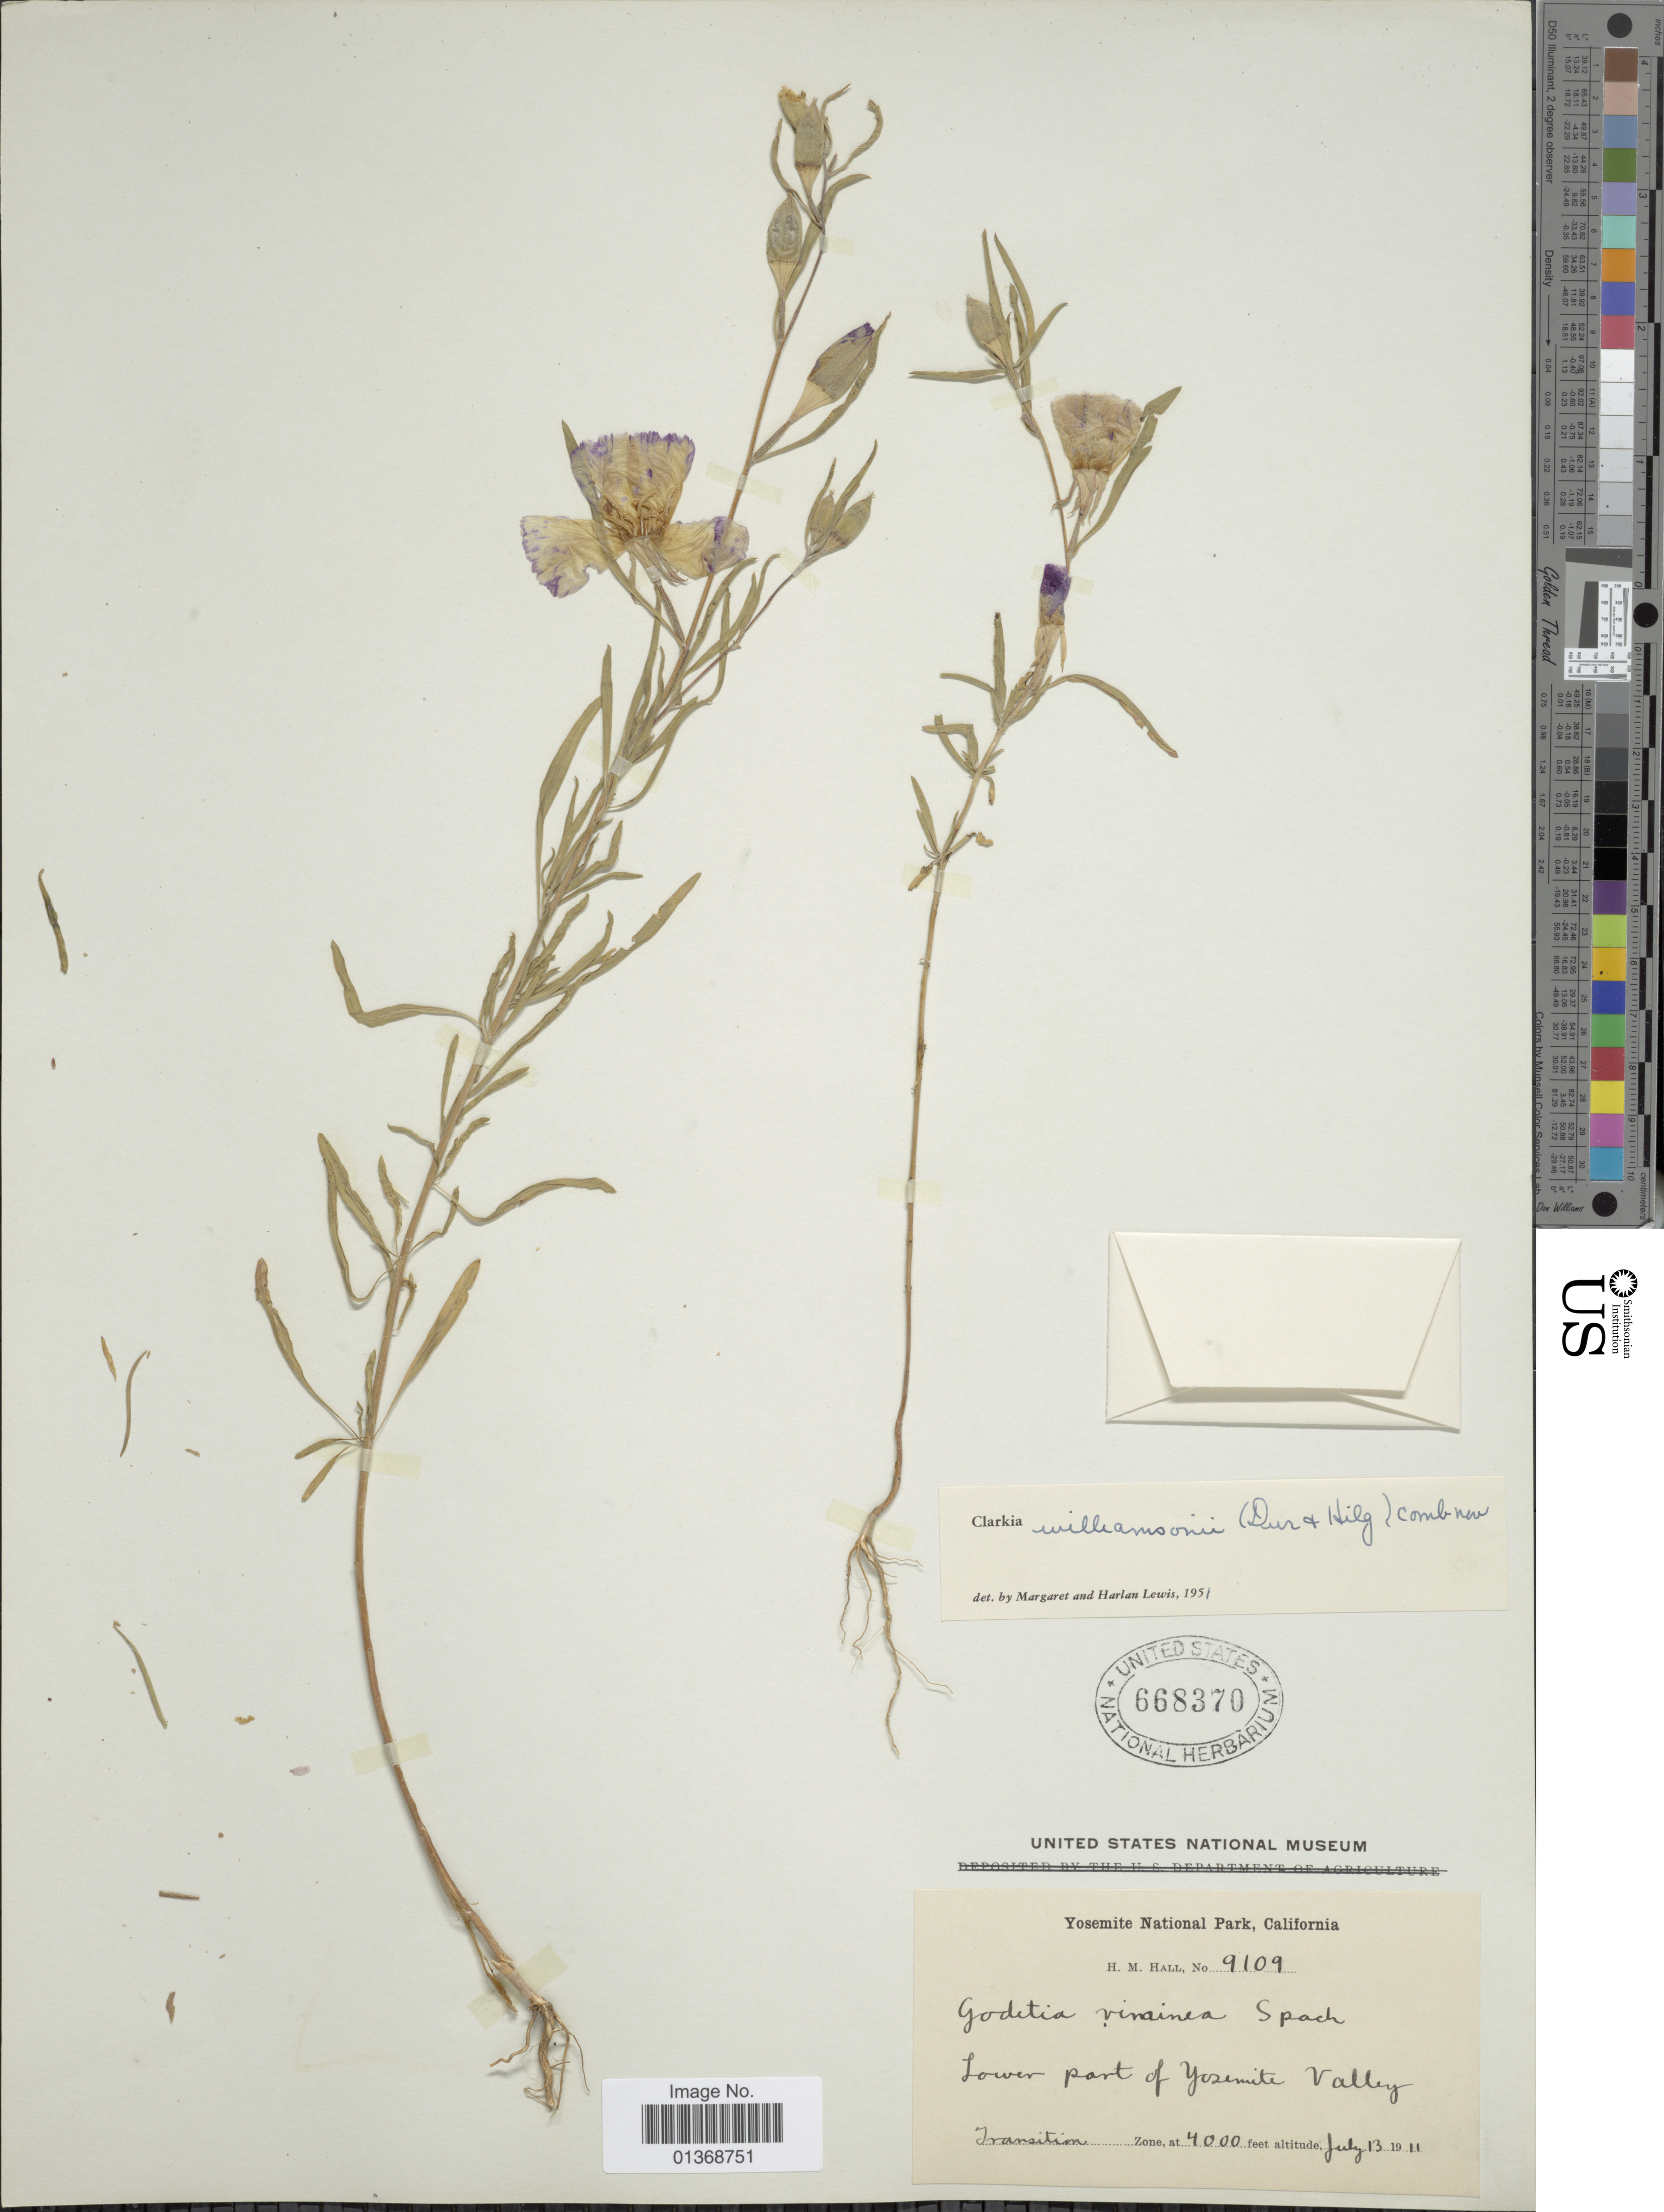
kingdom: Plantae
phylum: Tracheophyta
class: Magnoliopsida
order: Myrtales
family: Onagraceae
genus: Clarkia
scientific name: Clarkia williamsonii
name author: (Durand & Hilg.) F. H. Lewis & M.E. Lewis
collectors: H. M. Hall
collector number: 9109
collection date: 1911-07-13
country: United States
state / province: California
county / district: Mariposa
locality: Yosemite National Park, Lower part of Yosemite Valley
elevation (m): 1219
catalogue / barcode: US 668370